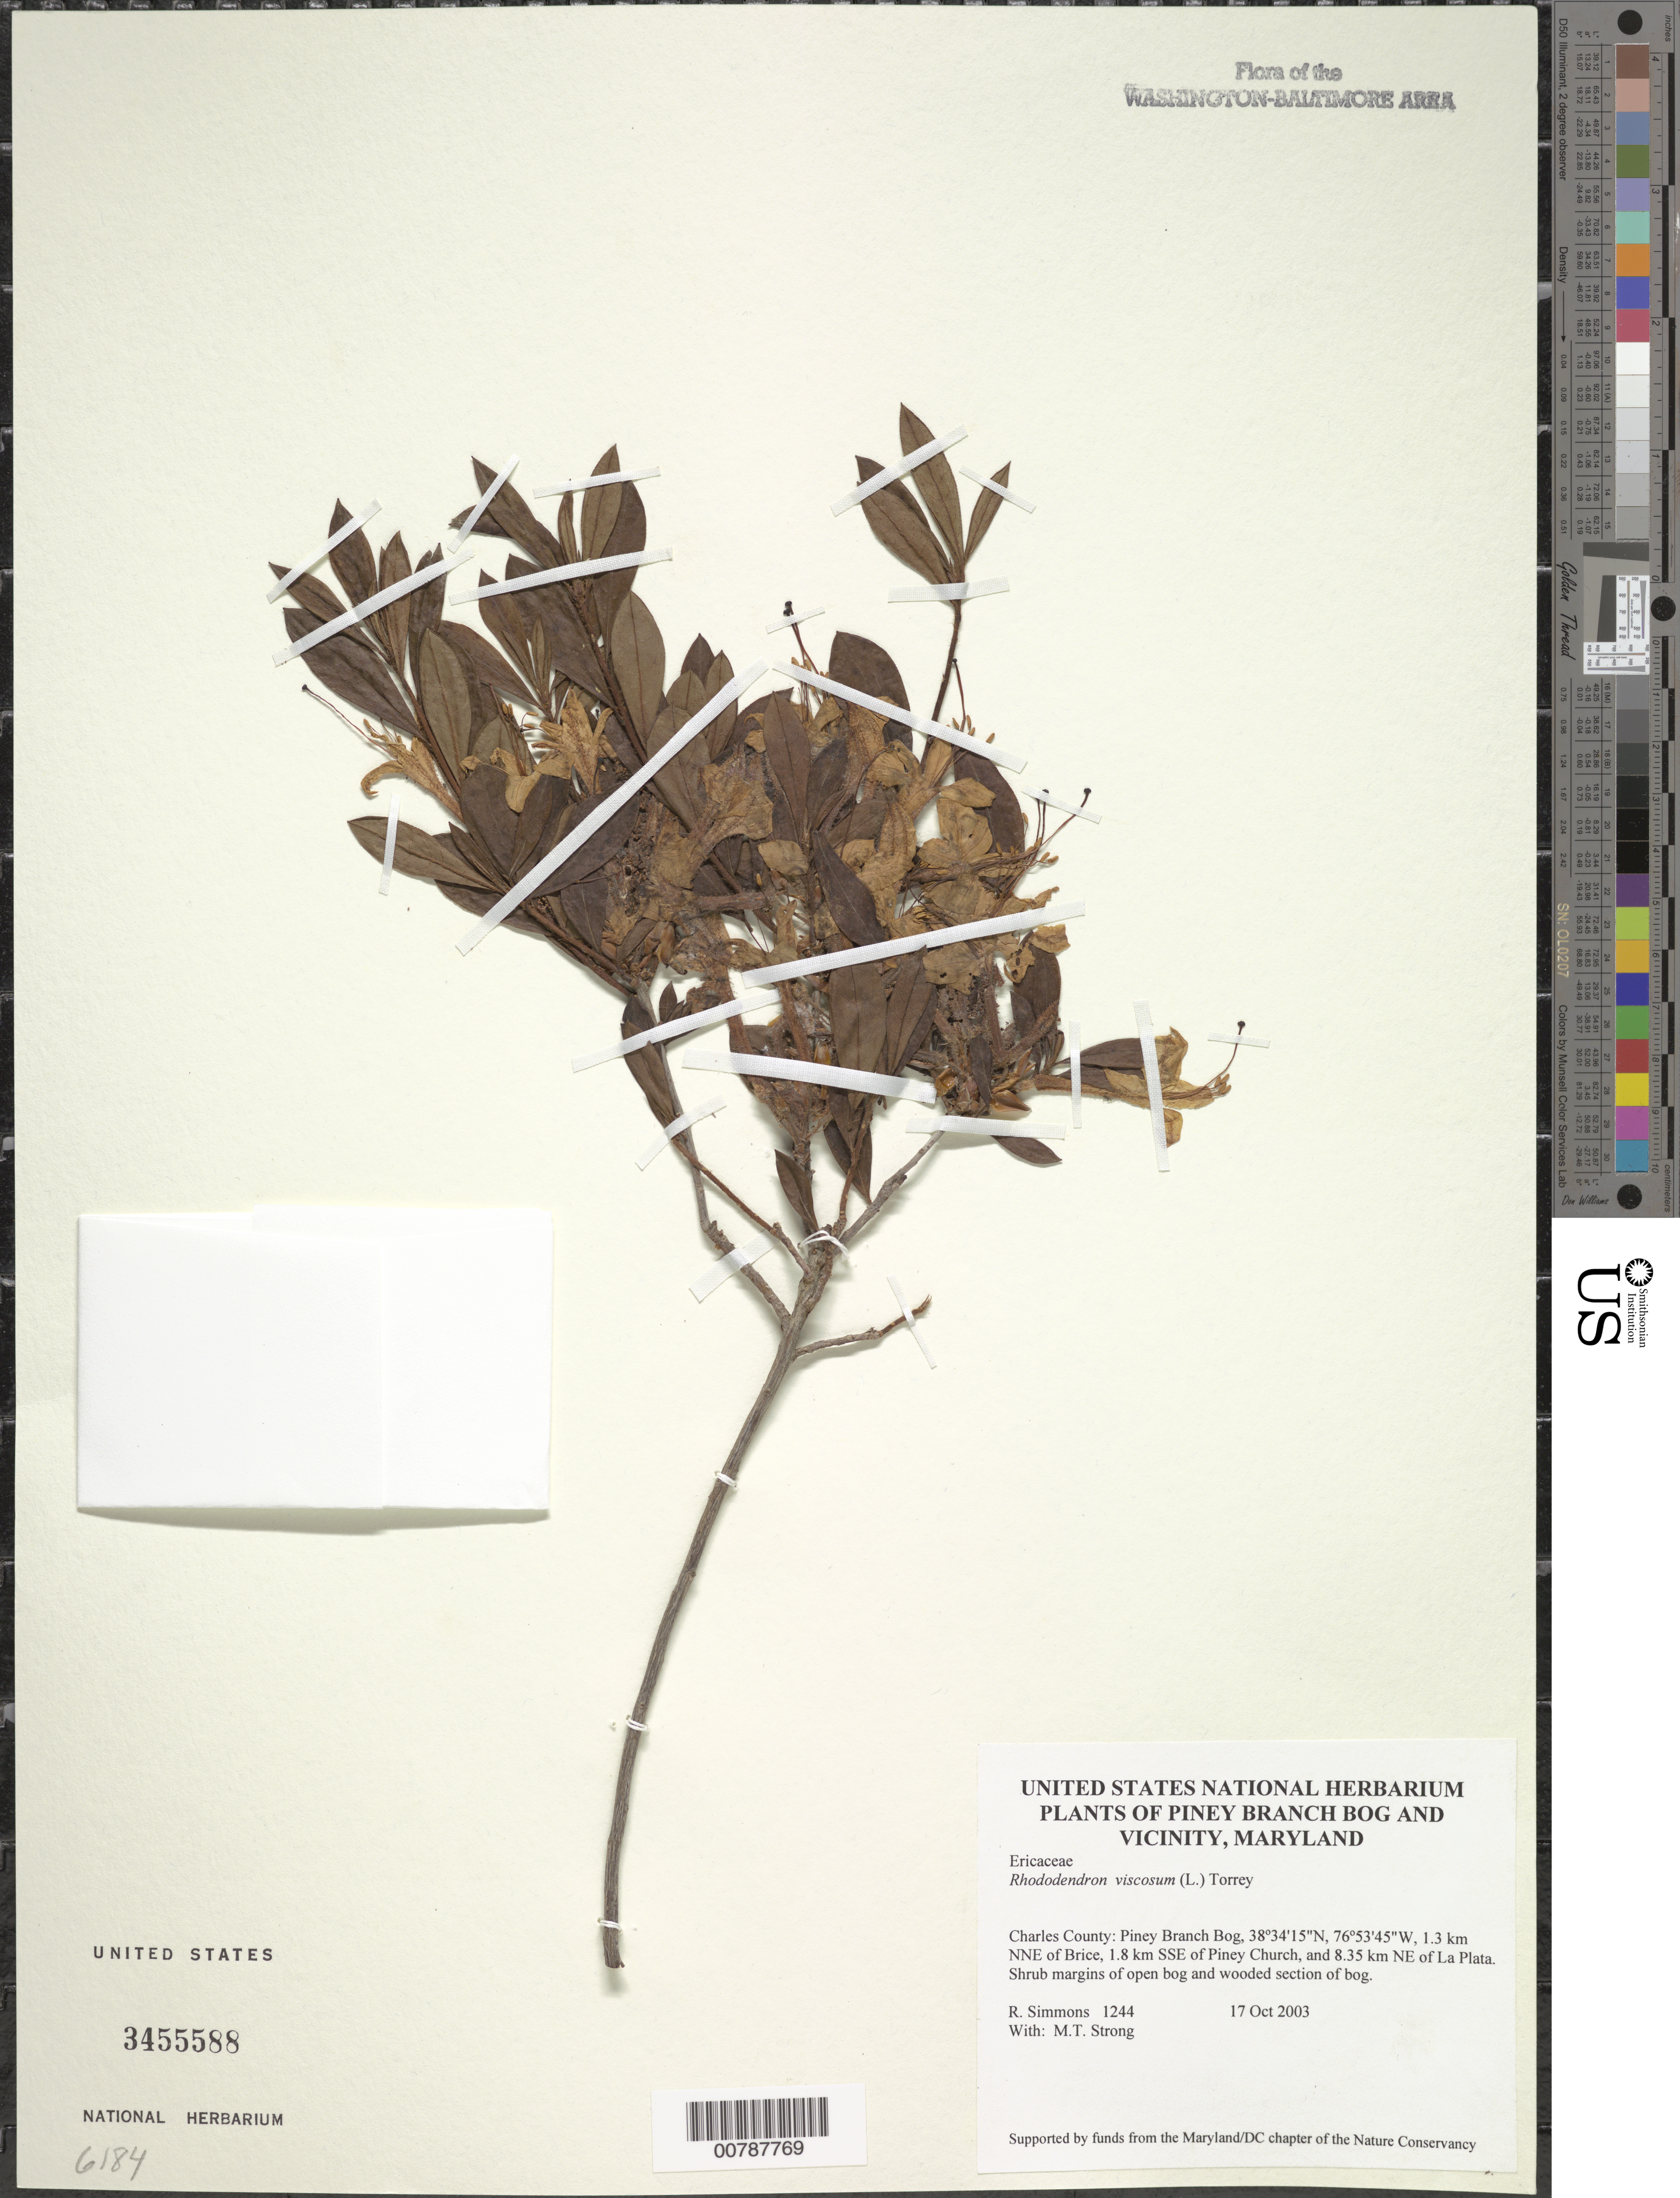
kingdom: Plantae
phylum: Tracheophyta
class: Magnoliopsida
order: Ericales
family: Ericaceae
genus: Rhododendron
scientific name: Rhododendron viscosum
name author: (L.) Torr.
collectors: R. H. Simmons & M. T. Strong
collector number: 1244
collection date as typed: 17 October 2003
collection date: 2003-10-17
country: United States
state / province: Maryland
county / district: Charles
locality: Piney Branch Bog, 1.3 km NNE of Brice, 1.8 km SSE of Piney Church, and 8.35 km NE of La Plata.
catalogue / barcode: US 3455588